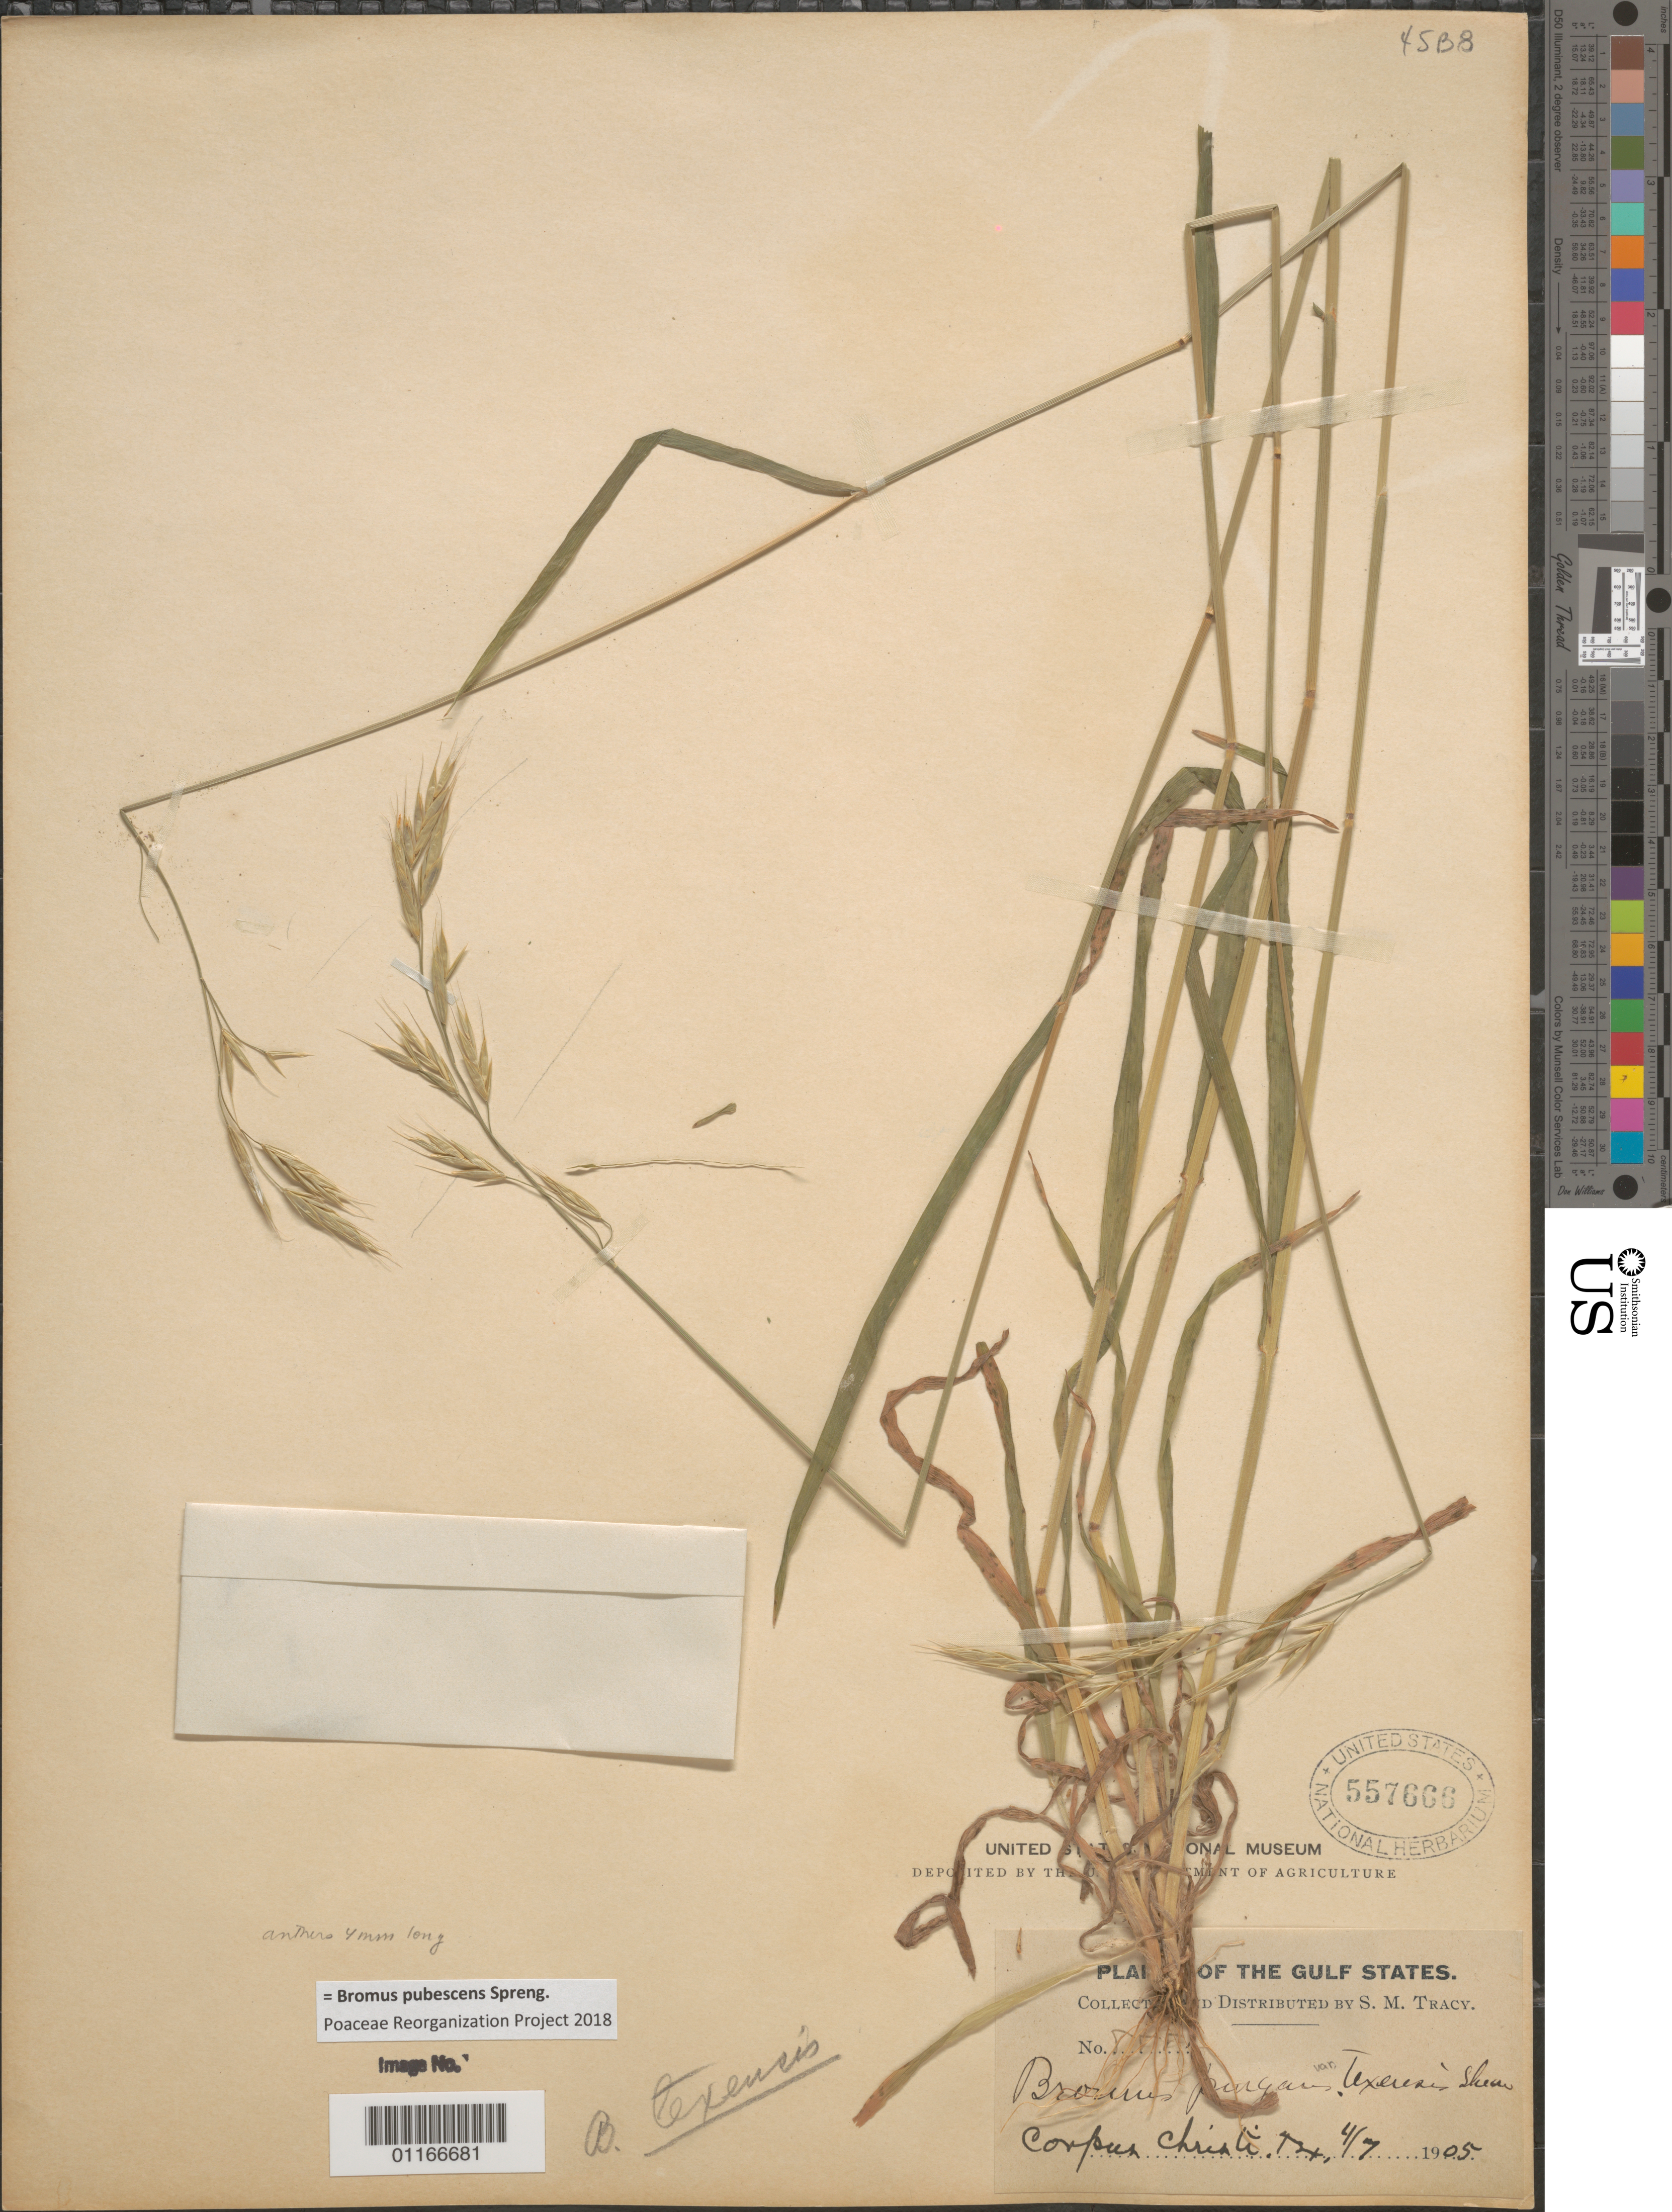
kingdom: Plantae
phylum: Tracheophyta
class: Liliopsida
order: Poales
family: Poaceae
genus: Bromus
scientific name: Bromus pubescens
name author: Muhl. ex Willd.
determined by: Poaceae Reorganization Project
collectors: S. M. Tracy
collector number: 8881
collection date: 1905-04-07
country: United States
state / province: Texas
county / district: Nueces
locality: Corpus Christi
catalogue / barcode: US 557666